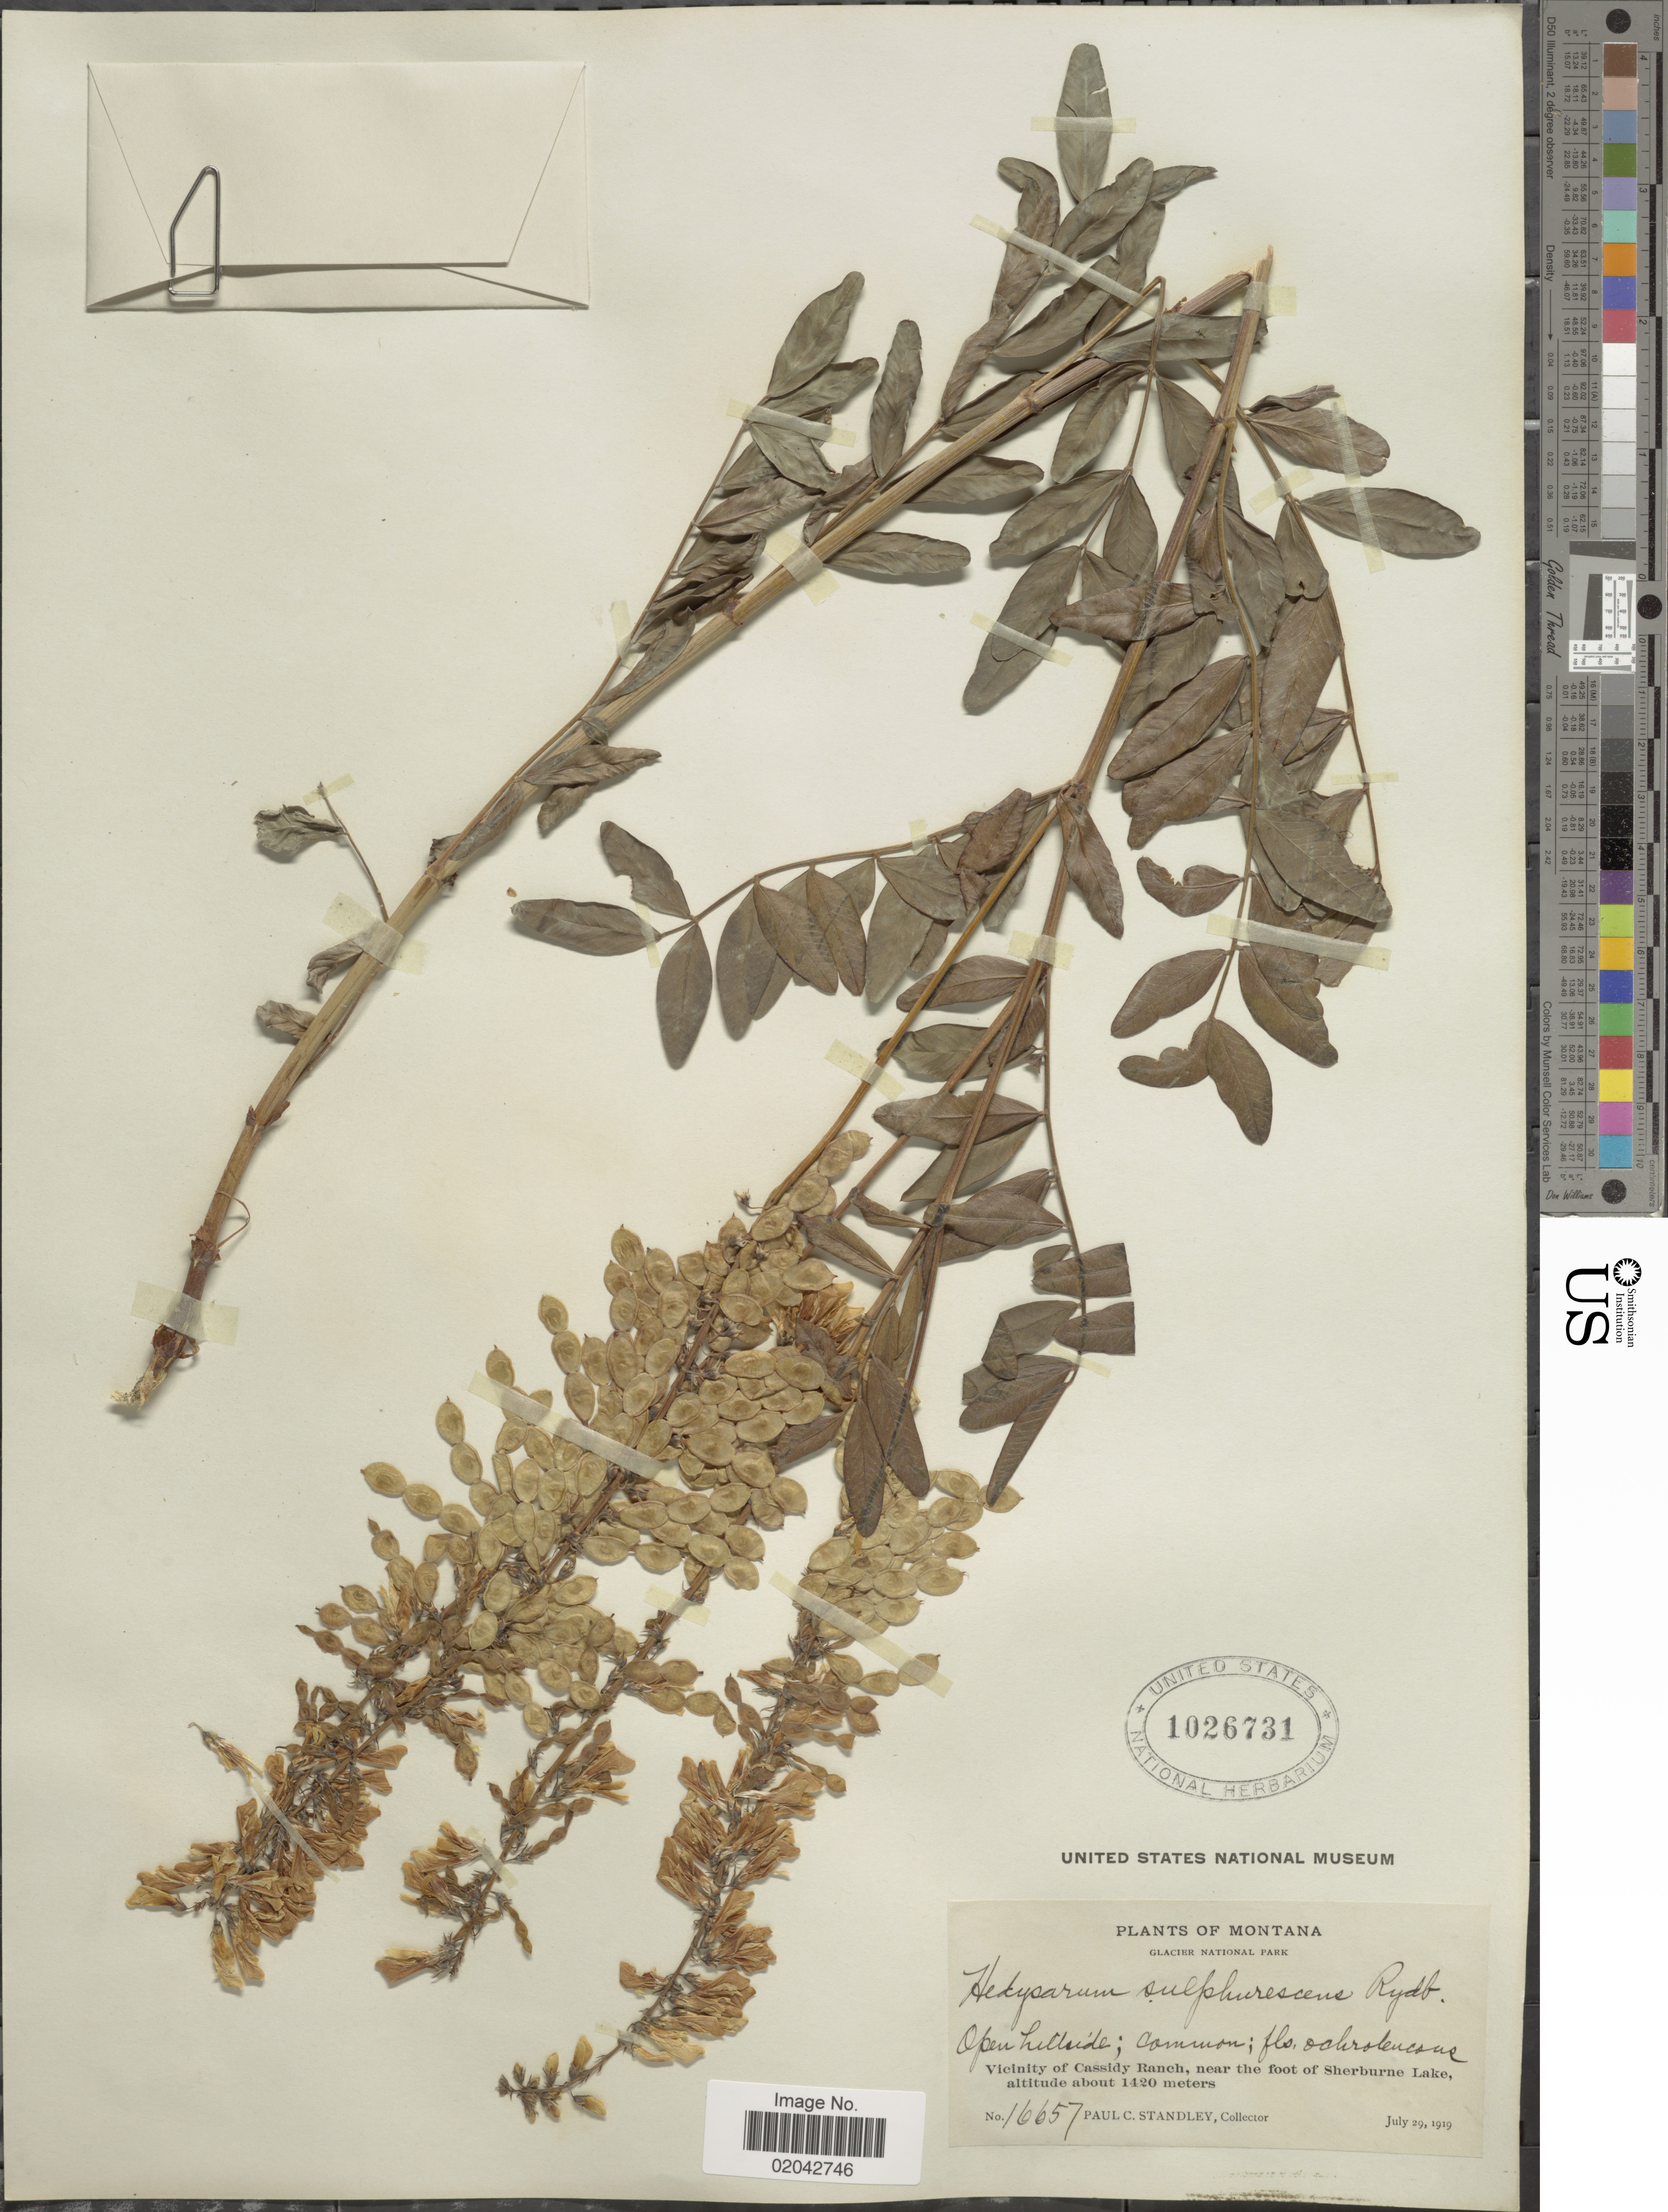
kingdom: Plantae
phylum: Tracheophyta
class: Magnoliopsida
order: Fabales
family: Fabaceae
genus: Hedysarum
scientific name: Hedysarum sulphurescens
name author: Rydb.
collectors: P. C. Standley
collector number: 16657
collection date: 1919-07-29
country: United States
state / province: Montana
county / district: Glacier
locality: Glacier National Park, open hillside, vicinity of Cassidy Ranch, near the foot of Sherburne Lake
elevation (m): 1420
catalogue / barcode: US 1026731